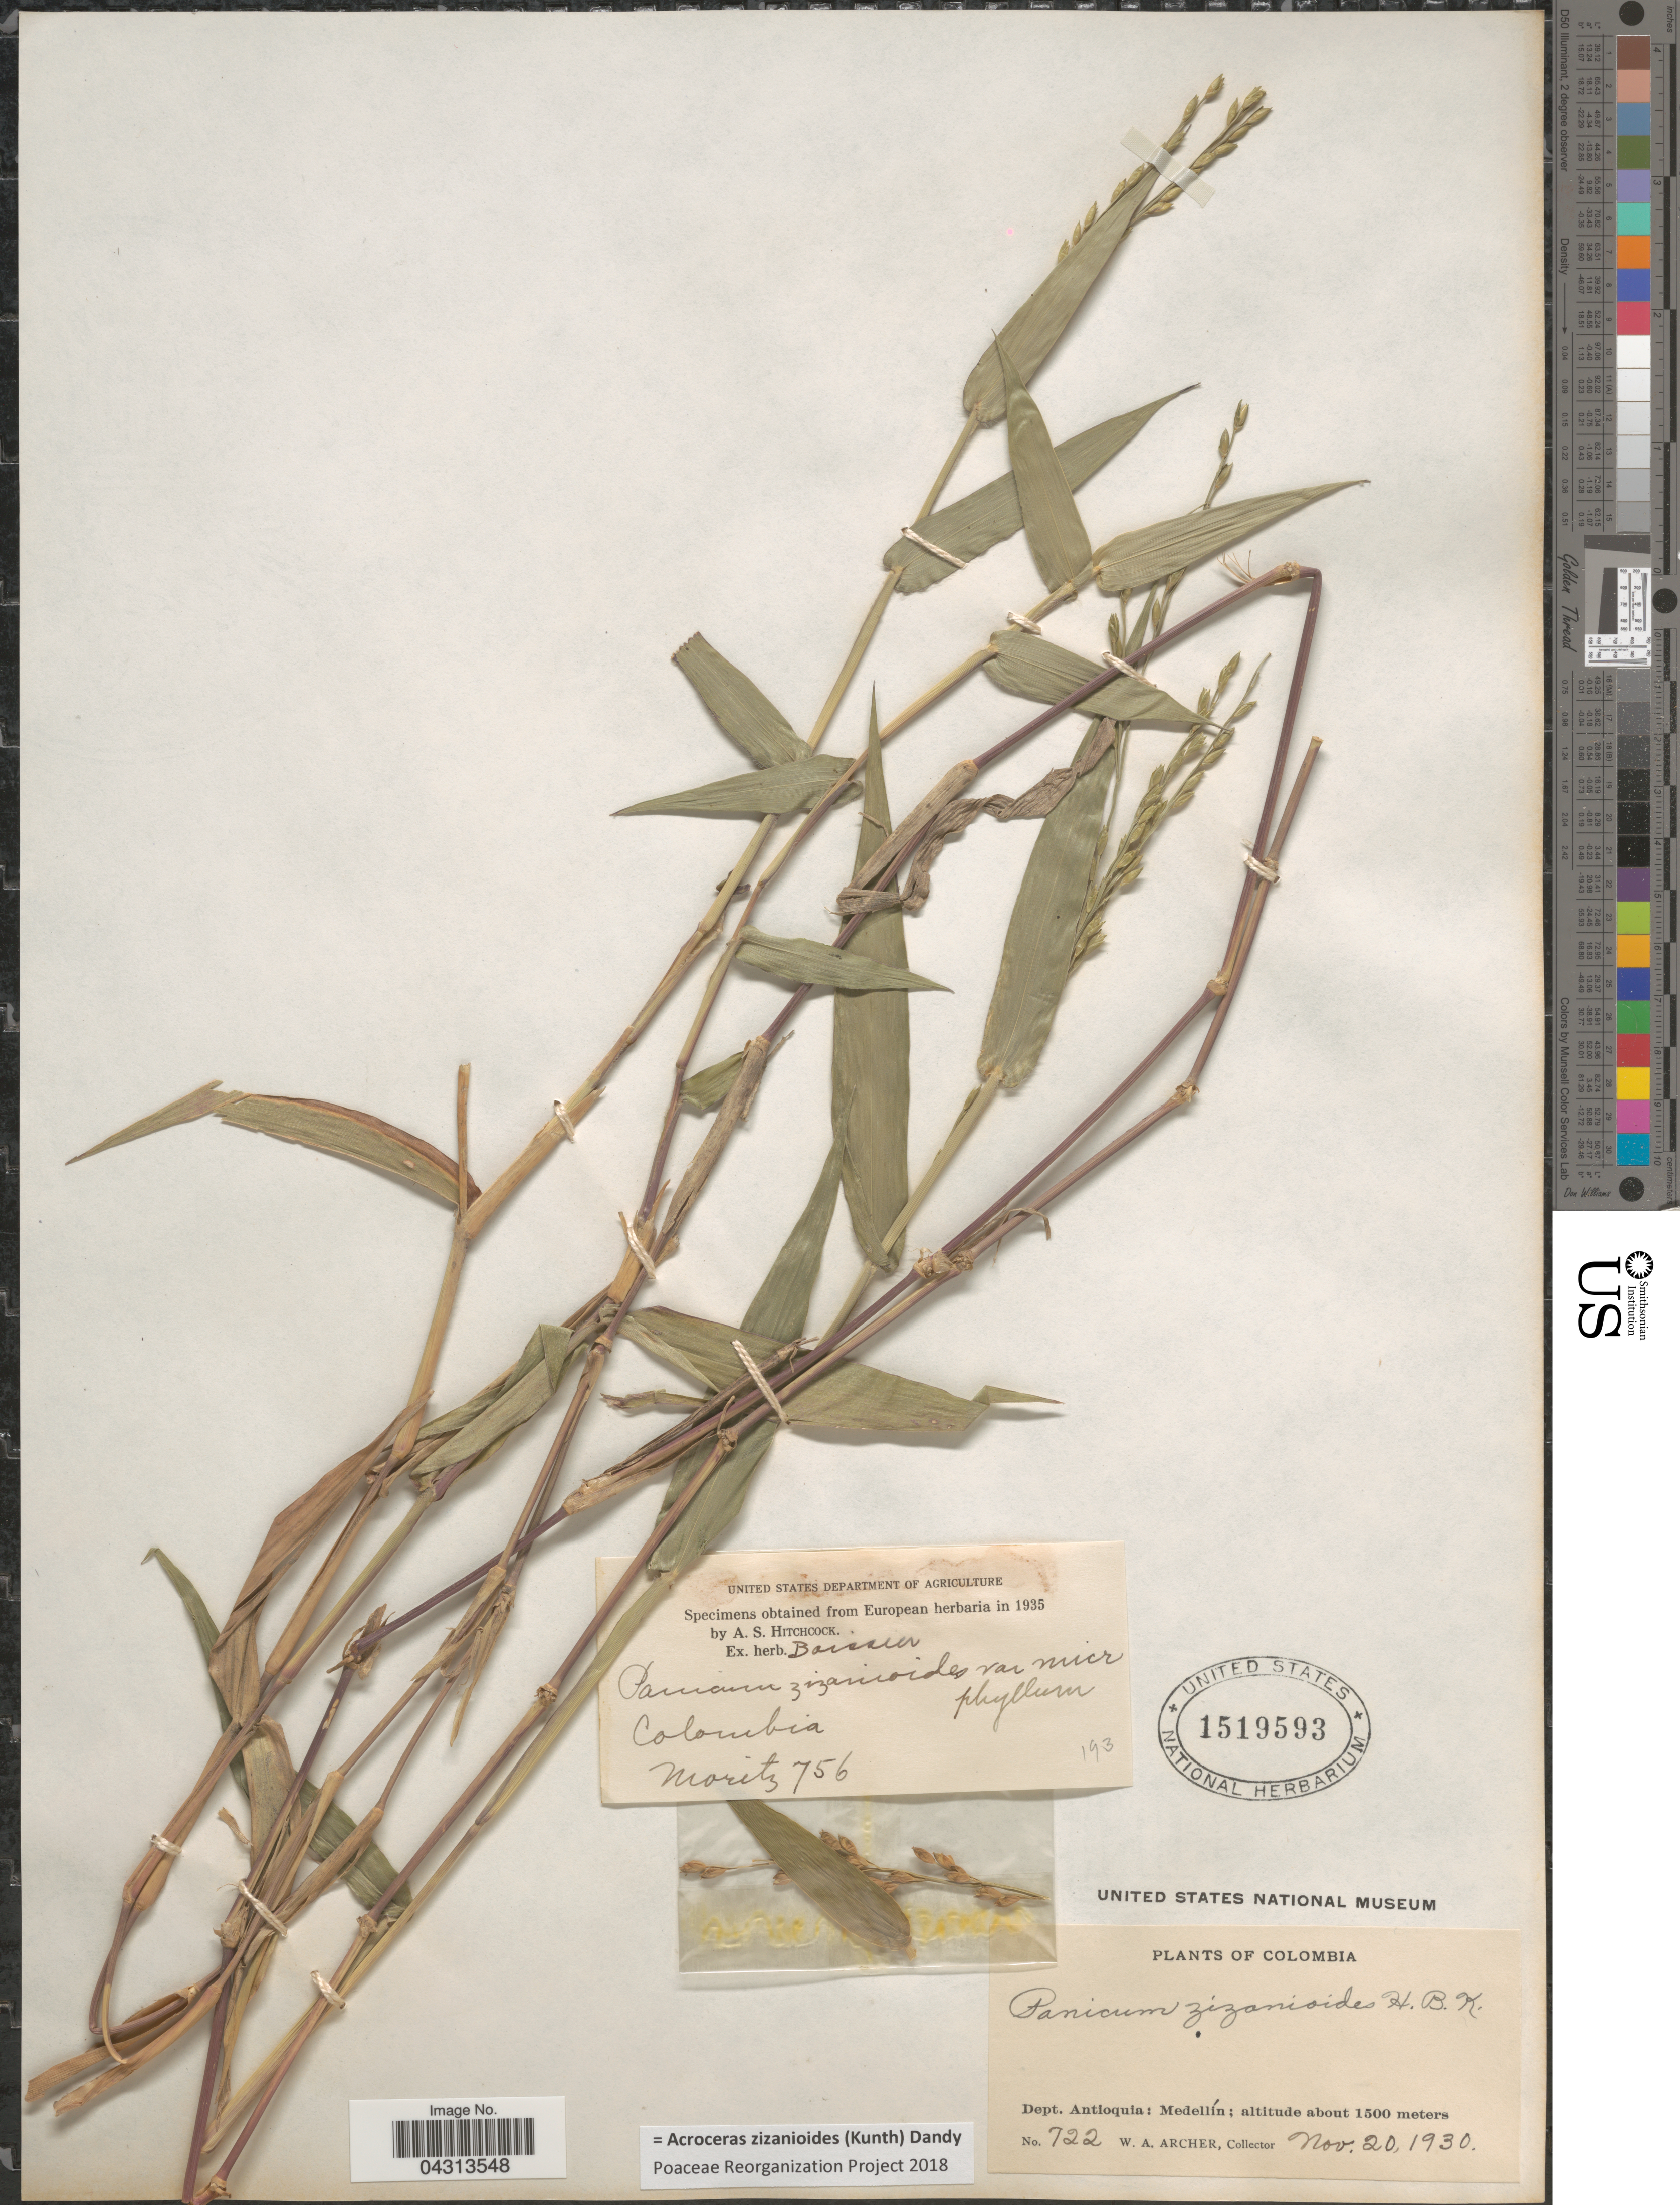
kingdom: Plantae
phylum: Tracheophyta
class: Liliopsida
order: Poales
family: Poaceae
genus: Acroceras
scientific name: Acroceras zizanioides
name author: (Kunth) Dandy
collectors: Moritz, --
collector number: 756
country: Colombia